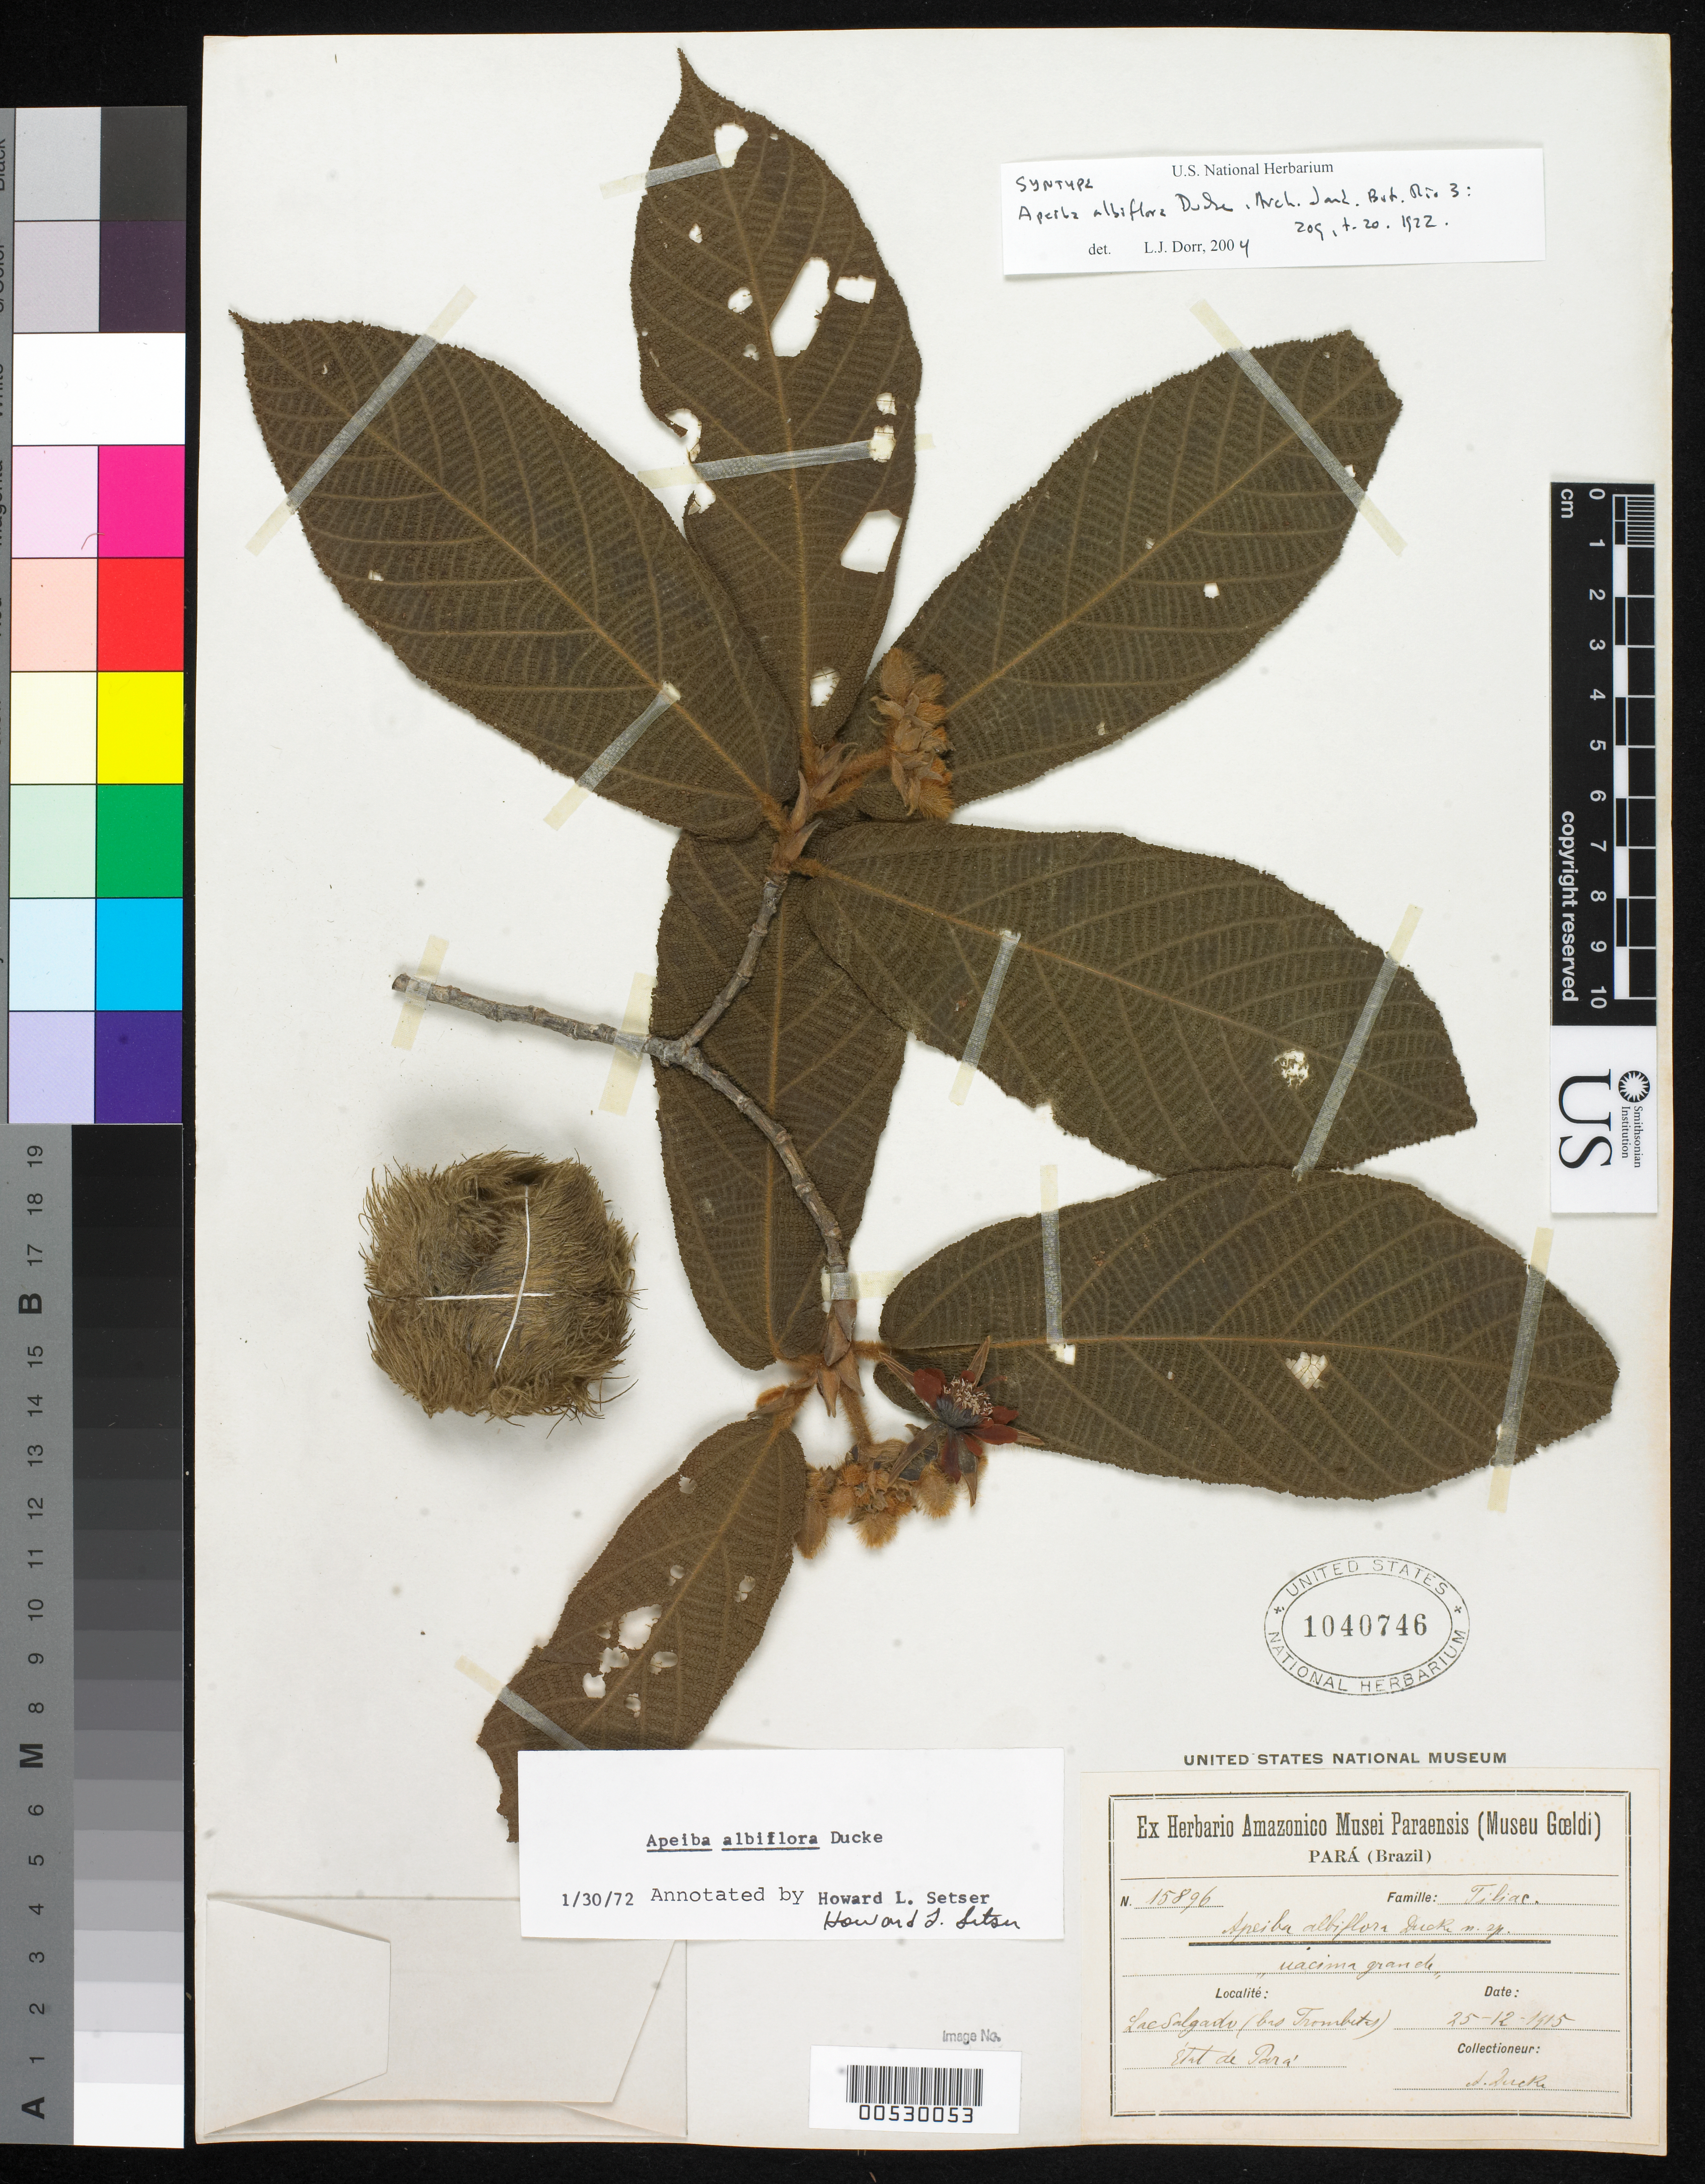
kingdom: Plantae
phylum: Tracheophyta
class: Magnoliopsida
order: Malvales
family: Malvaceae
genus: Apeiba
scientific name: Apeiba albiflora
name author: Ducke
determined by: Dorr, L. J., (BOT), Smithsonian Institution - National Museum of Natural History (UNITED STATES)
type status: Syntype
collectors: A. Ducke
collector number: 15896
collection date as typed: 25 Dec 1915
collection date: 1915-12-25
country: Brazil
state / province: Pará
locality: Lac Salgado (bas Trombetas), Etat de Pará.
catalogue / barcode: US 1040746